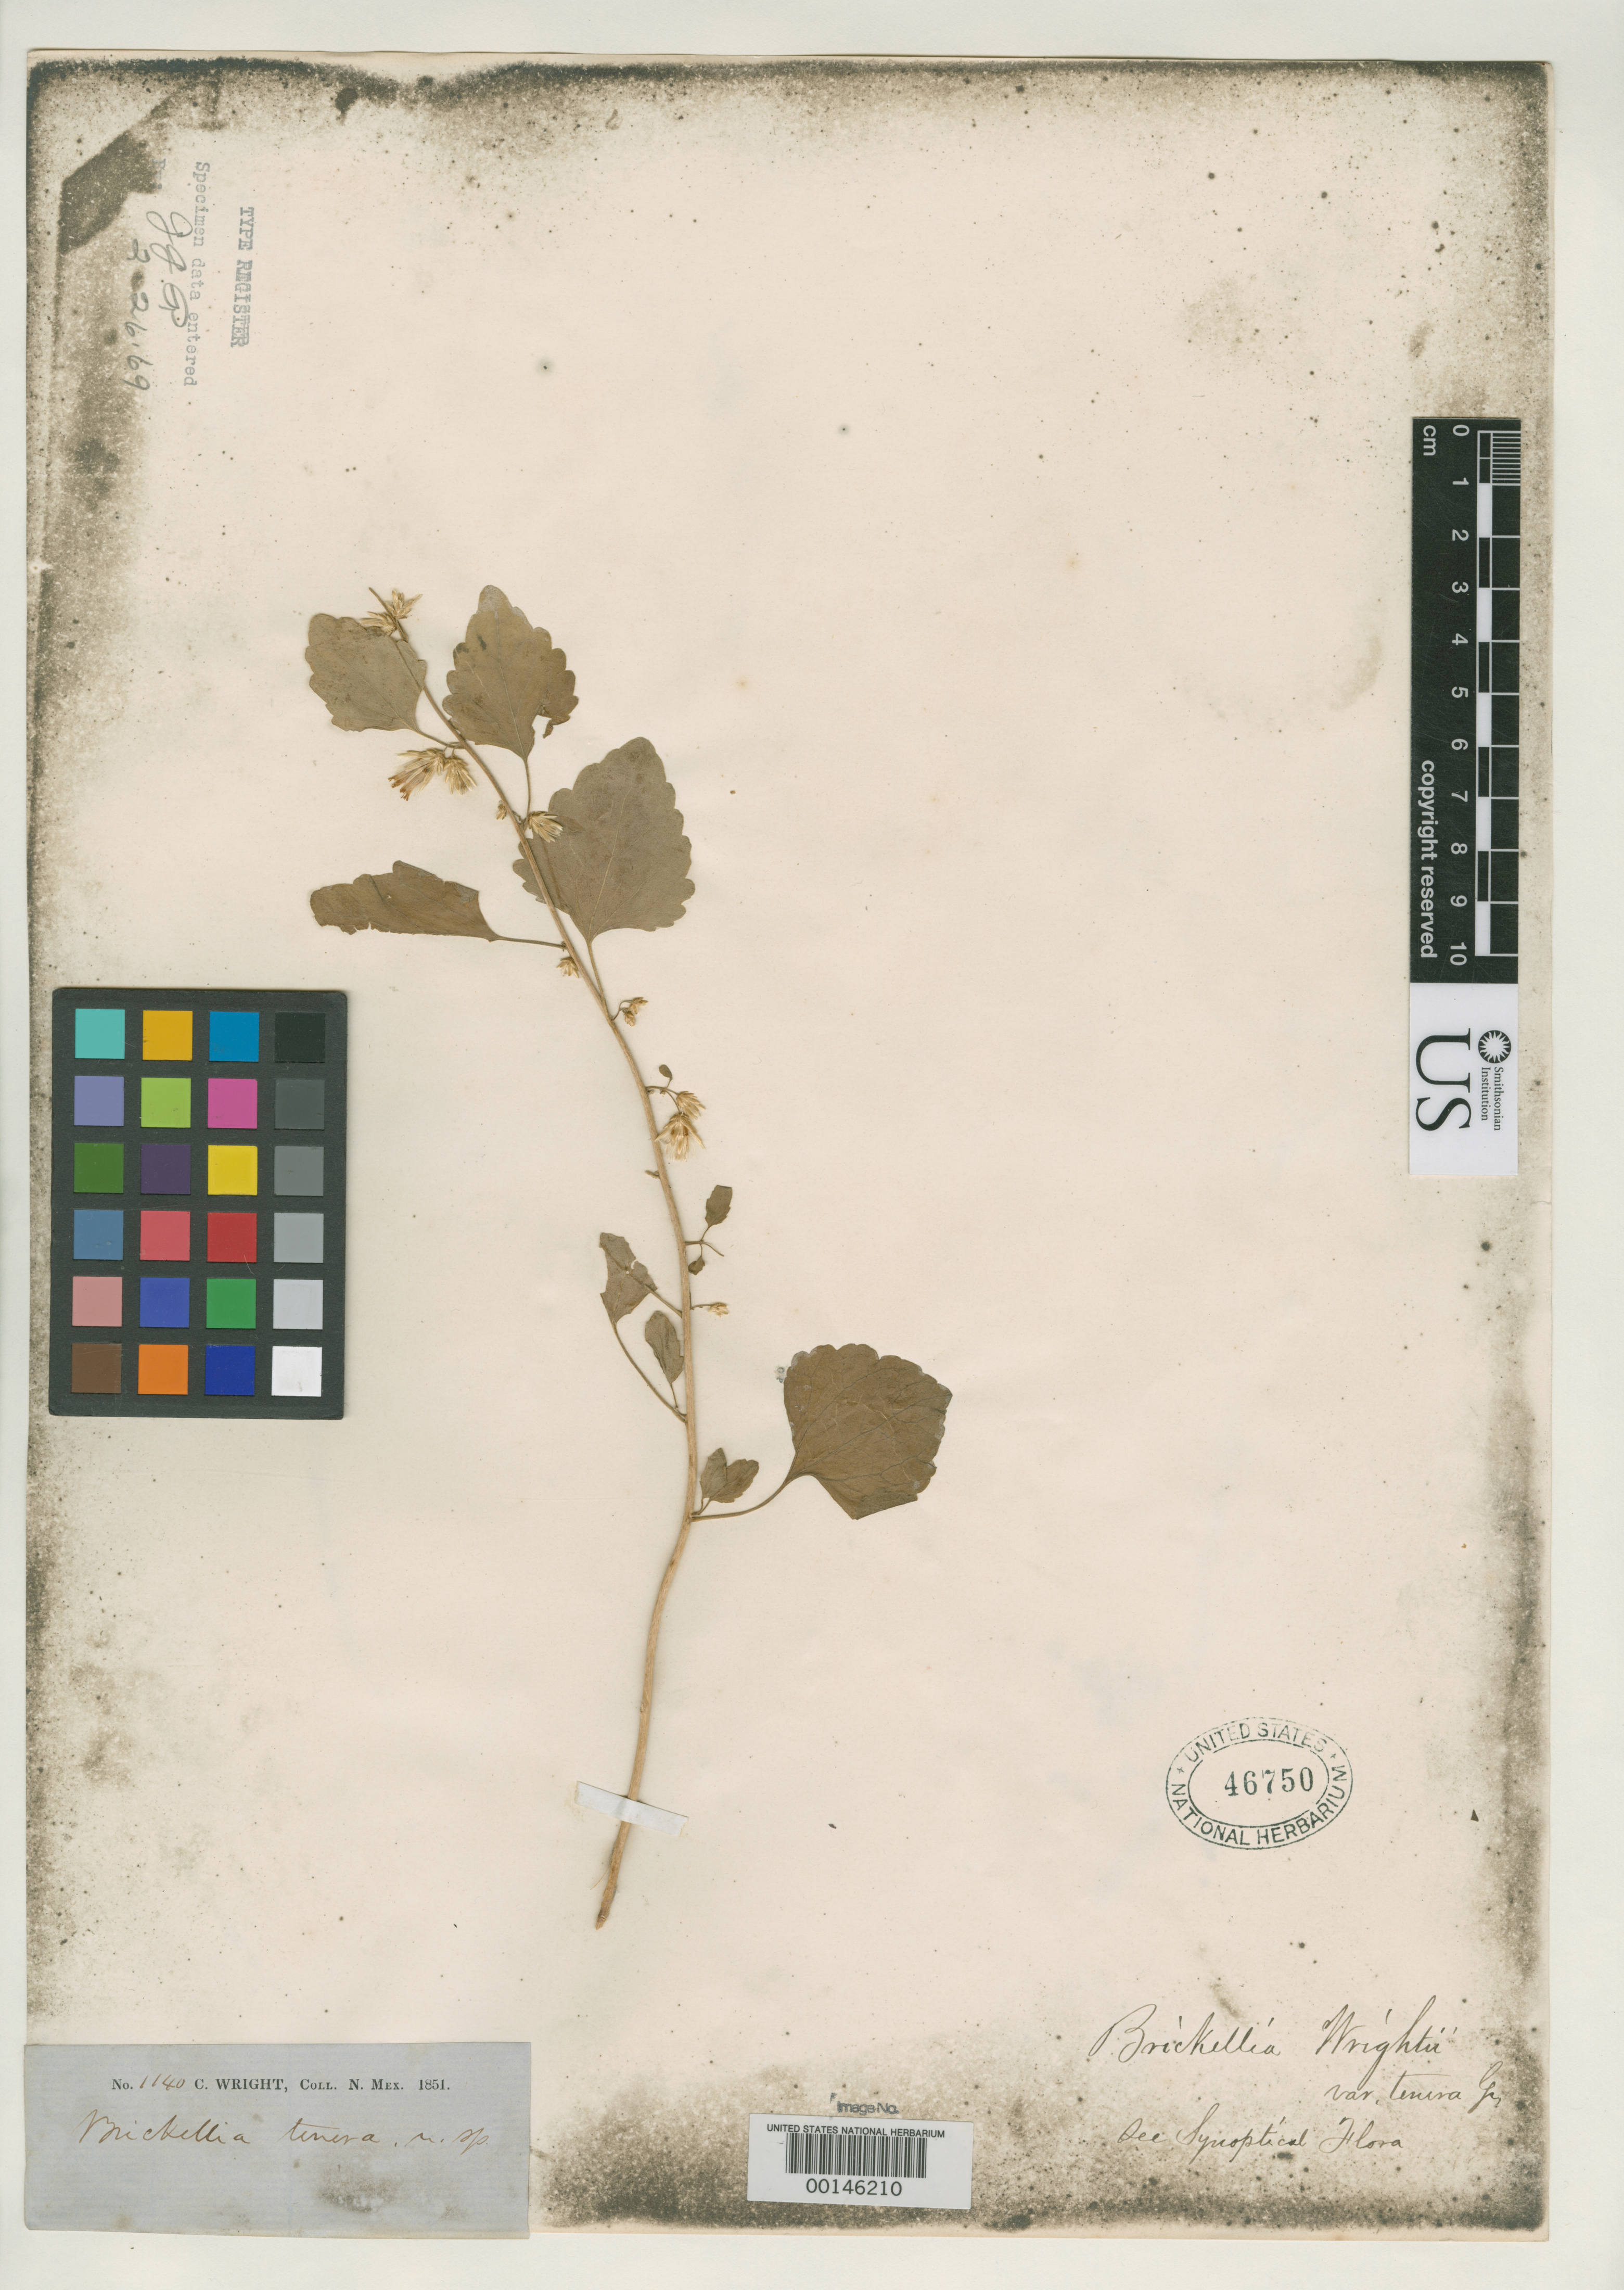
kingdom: Plantae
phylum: Tracheophyta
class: Magnoliopsida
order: Asterales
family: Asteraceae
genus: Brickellia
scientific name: Brickellia tenera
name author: A. Gray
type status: Type Collection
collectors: C. Wright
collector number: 1140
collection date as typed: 1851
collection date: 1851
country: Mexico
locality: Northern Mexico.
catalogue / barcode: US 46750